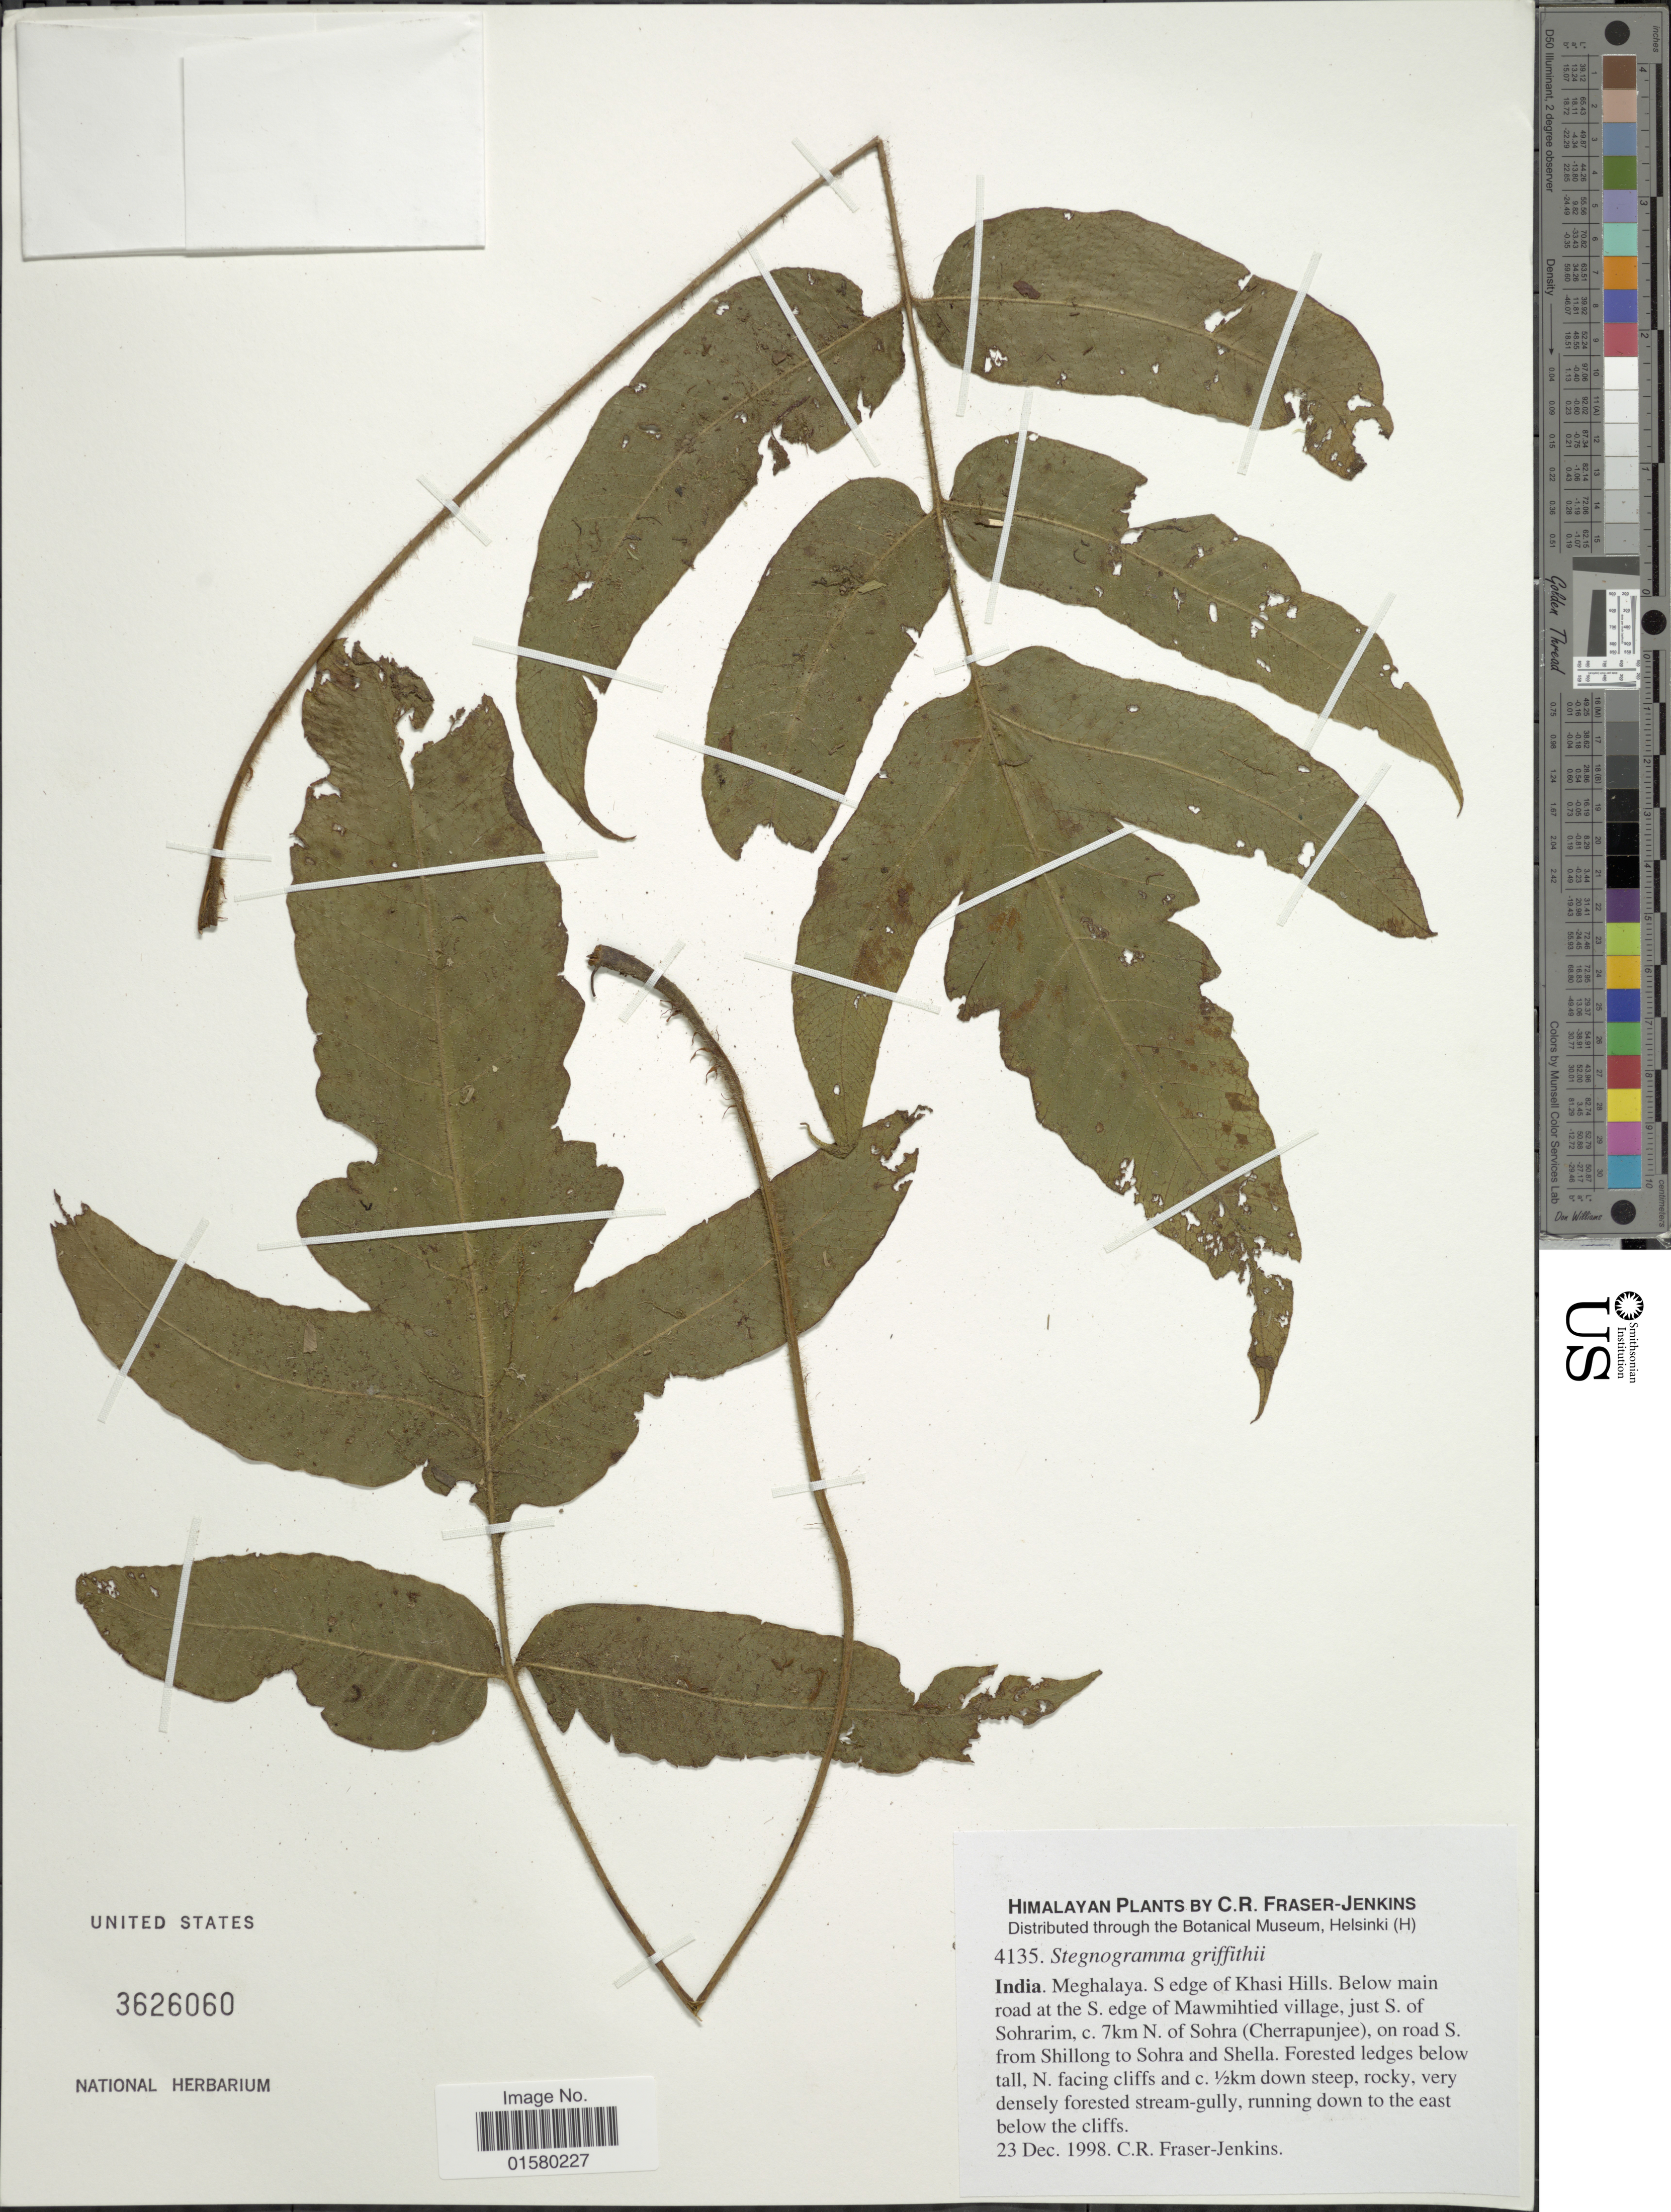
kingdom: Plantae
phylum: Tracheophyta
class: Polypodiopsida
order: Polypodiales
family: Tectariaceae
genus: Tectaria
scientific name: Tectaria griffithii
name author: (Baker) C. Chr.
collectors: C. R. Fraser-Jenkins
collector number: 4135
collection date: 1998-12-23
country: India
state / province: Meghalaya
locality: Himalaya, India, Meghalaya, S edge of Khasi Hills, below main road at the S. edge of Mawmihtied village, just S. of Sohrarim, c. 7 km N. of Sohra (Cherrapunjee),on road S. from Shillong to Sohra and Shella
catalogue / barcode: US 3626060